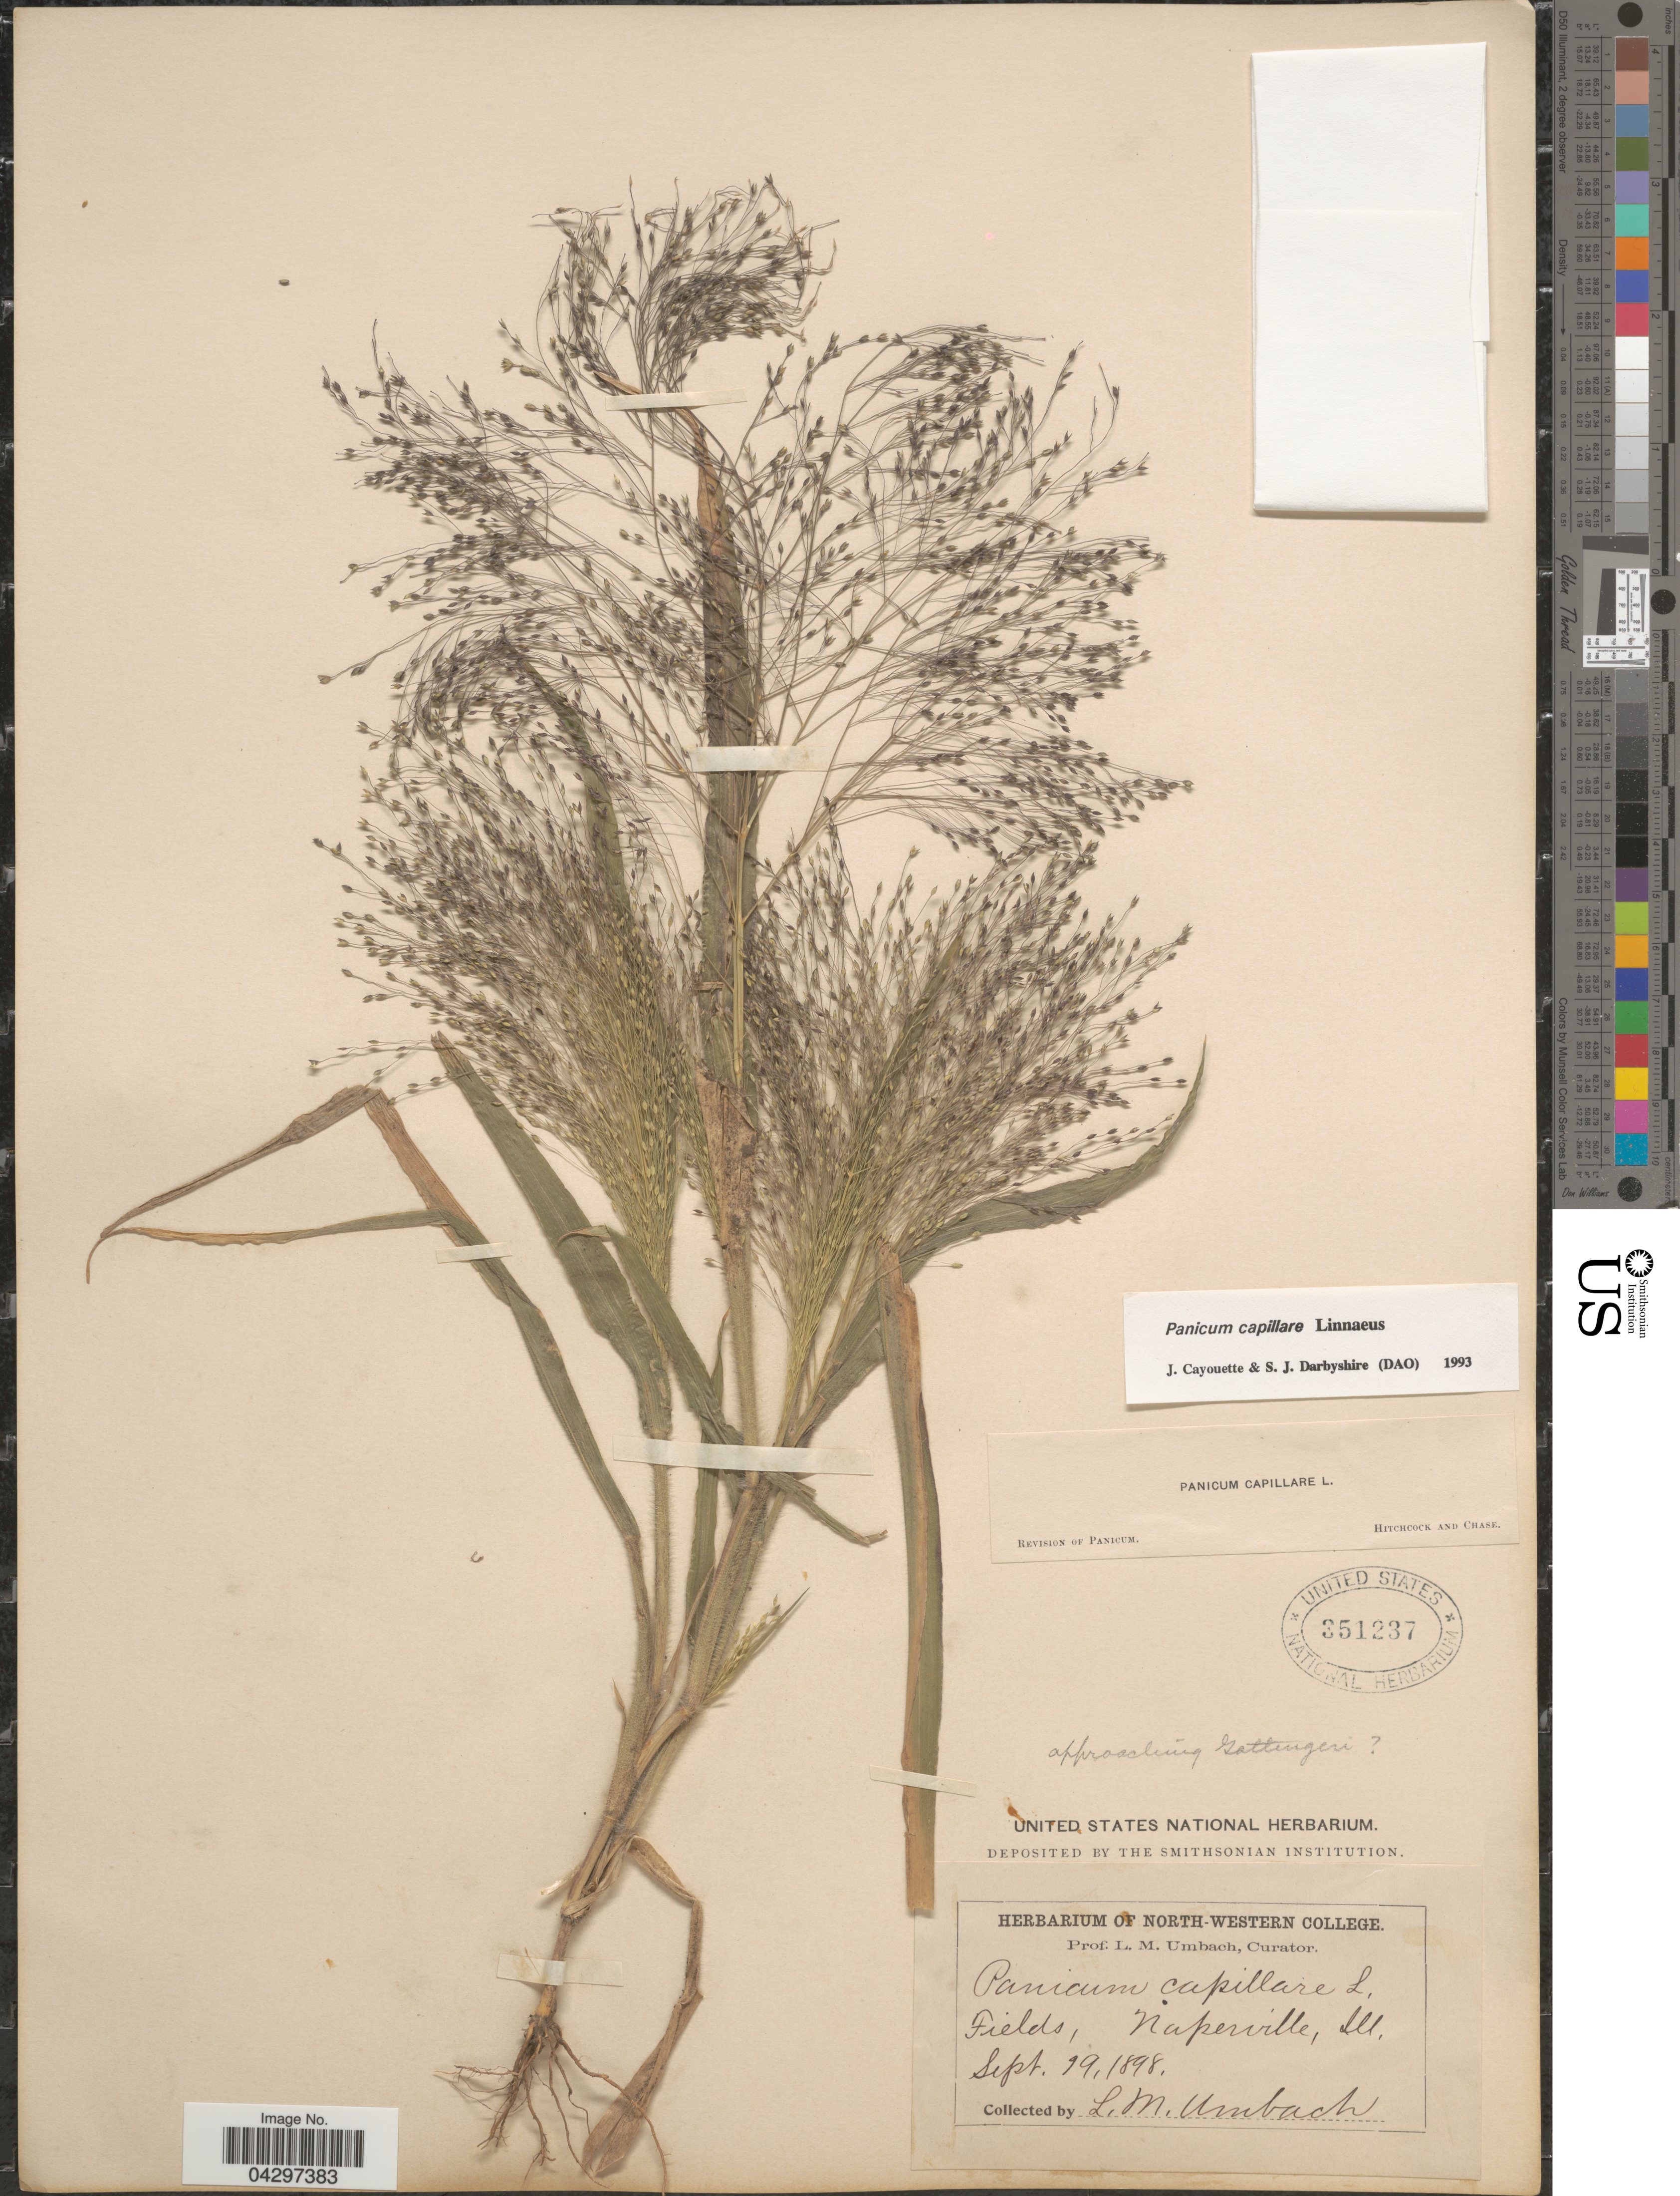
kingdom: Plantae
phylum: Tracheophyta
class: Liliopsida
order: Poales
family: Poaceae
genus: Panicum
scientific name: Panicum capillare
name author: L.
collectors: L. M. Umbach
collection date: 1898-09-19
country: United States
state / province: Illinois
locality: Fields, Naperville.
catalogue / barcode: US 351237